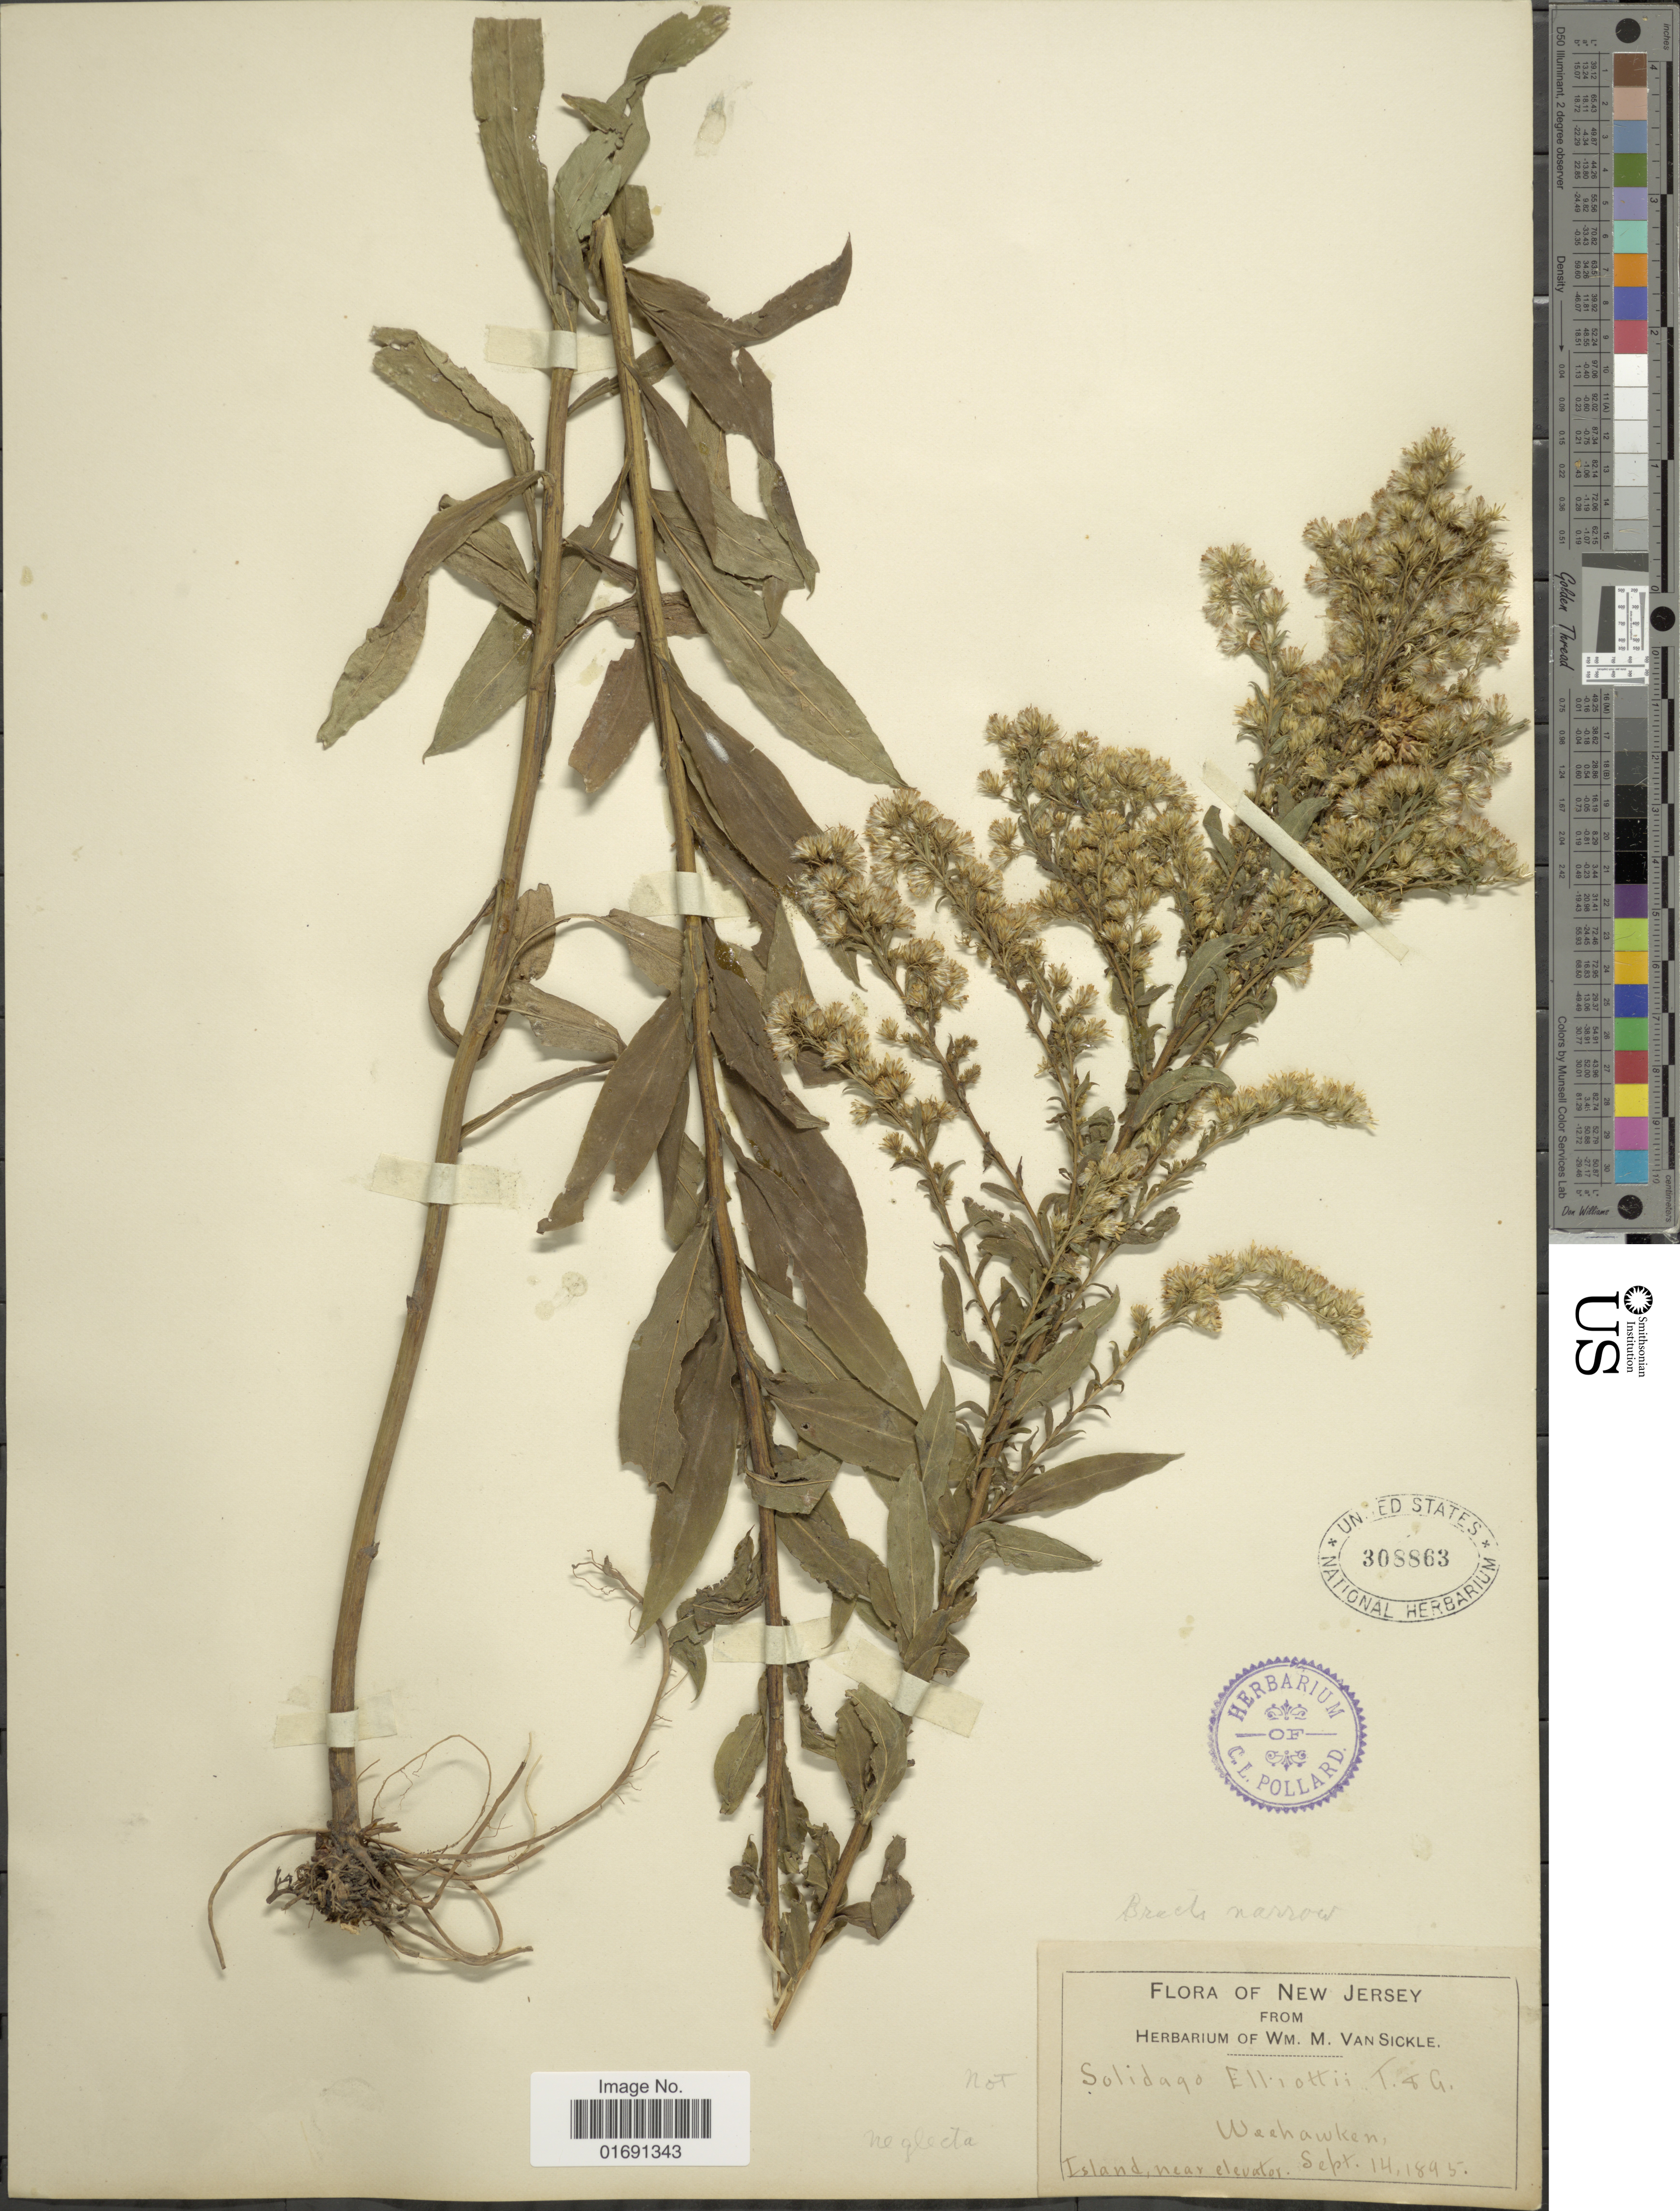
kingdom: Plantae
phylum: Tracheophyta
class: Magnoliopsida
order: Asterales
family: Asteraceae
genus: Solidago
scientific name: Solidago uniligulata var. neglecta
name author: Fernald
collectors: ex herb. Wm. M. Van Sickle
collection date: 1895-09-14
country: United States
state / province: New Jersey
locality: Weehawken, Island near elevator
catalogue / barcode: US 308863